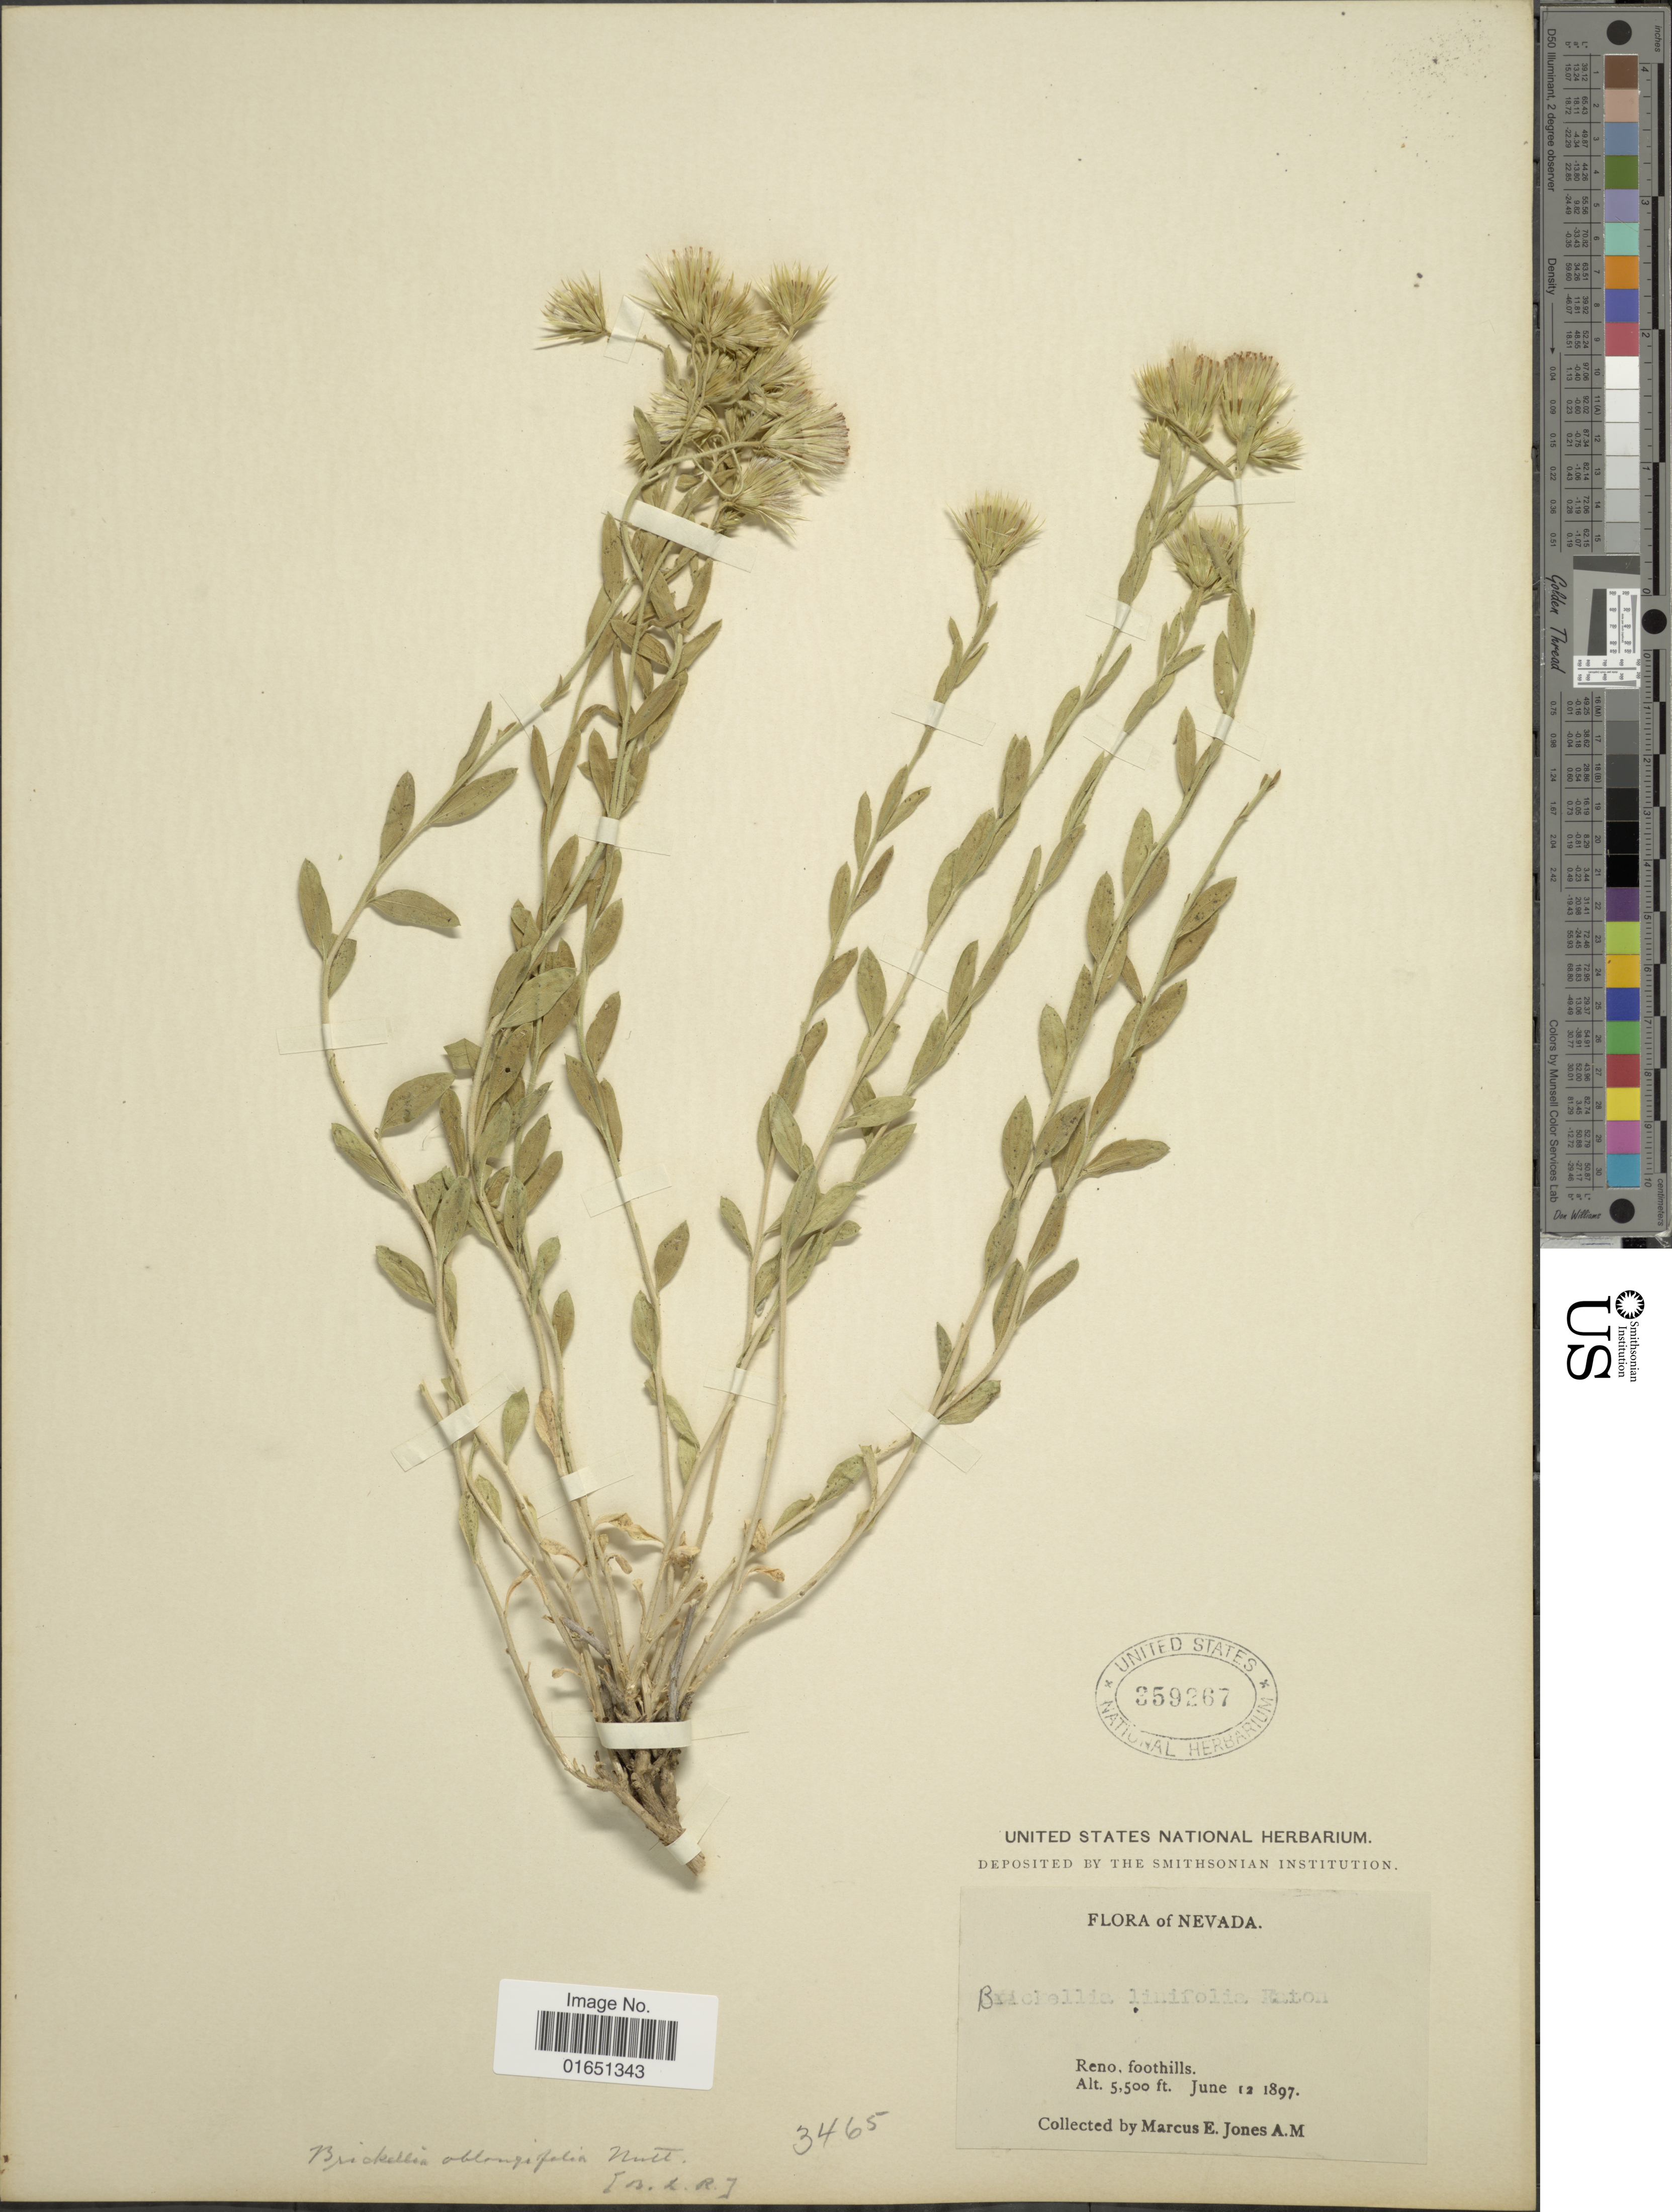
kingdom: Plantae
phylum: Tracheophyta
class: Magnoliopsida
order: Asterales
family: Asteraceae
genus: Brickellia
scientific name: Brickellia oblongifolia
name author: Nutt.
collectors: M. E. Jones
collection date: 1897-06-12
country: United States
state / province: Nevada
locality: Reno, foothills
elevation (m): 1676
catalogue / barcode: US 359267